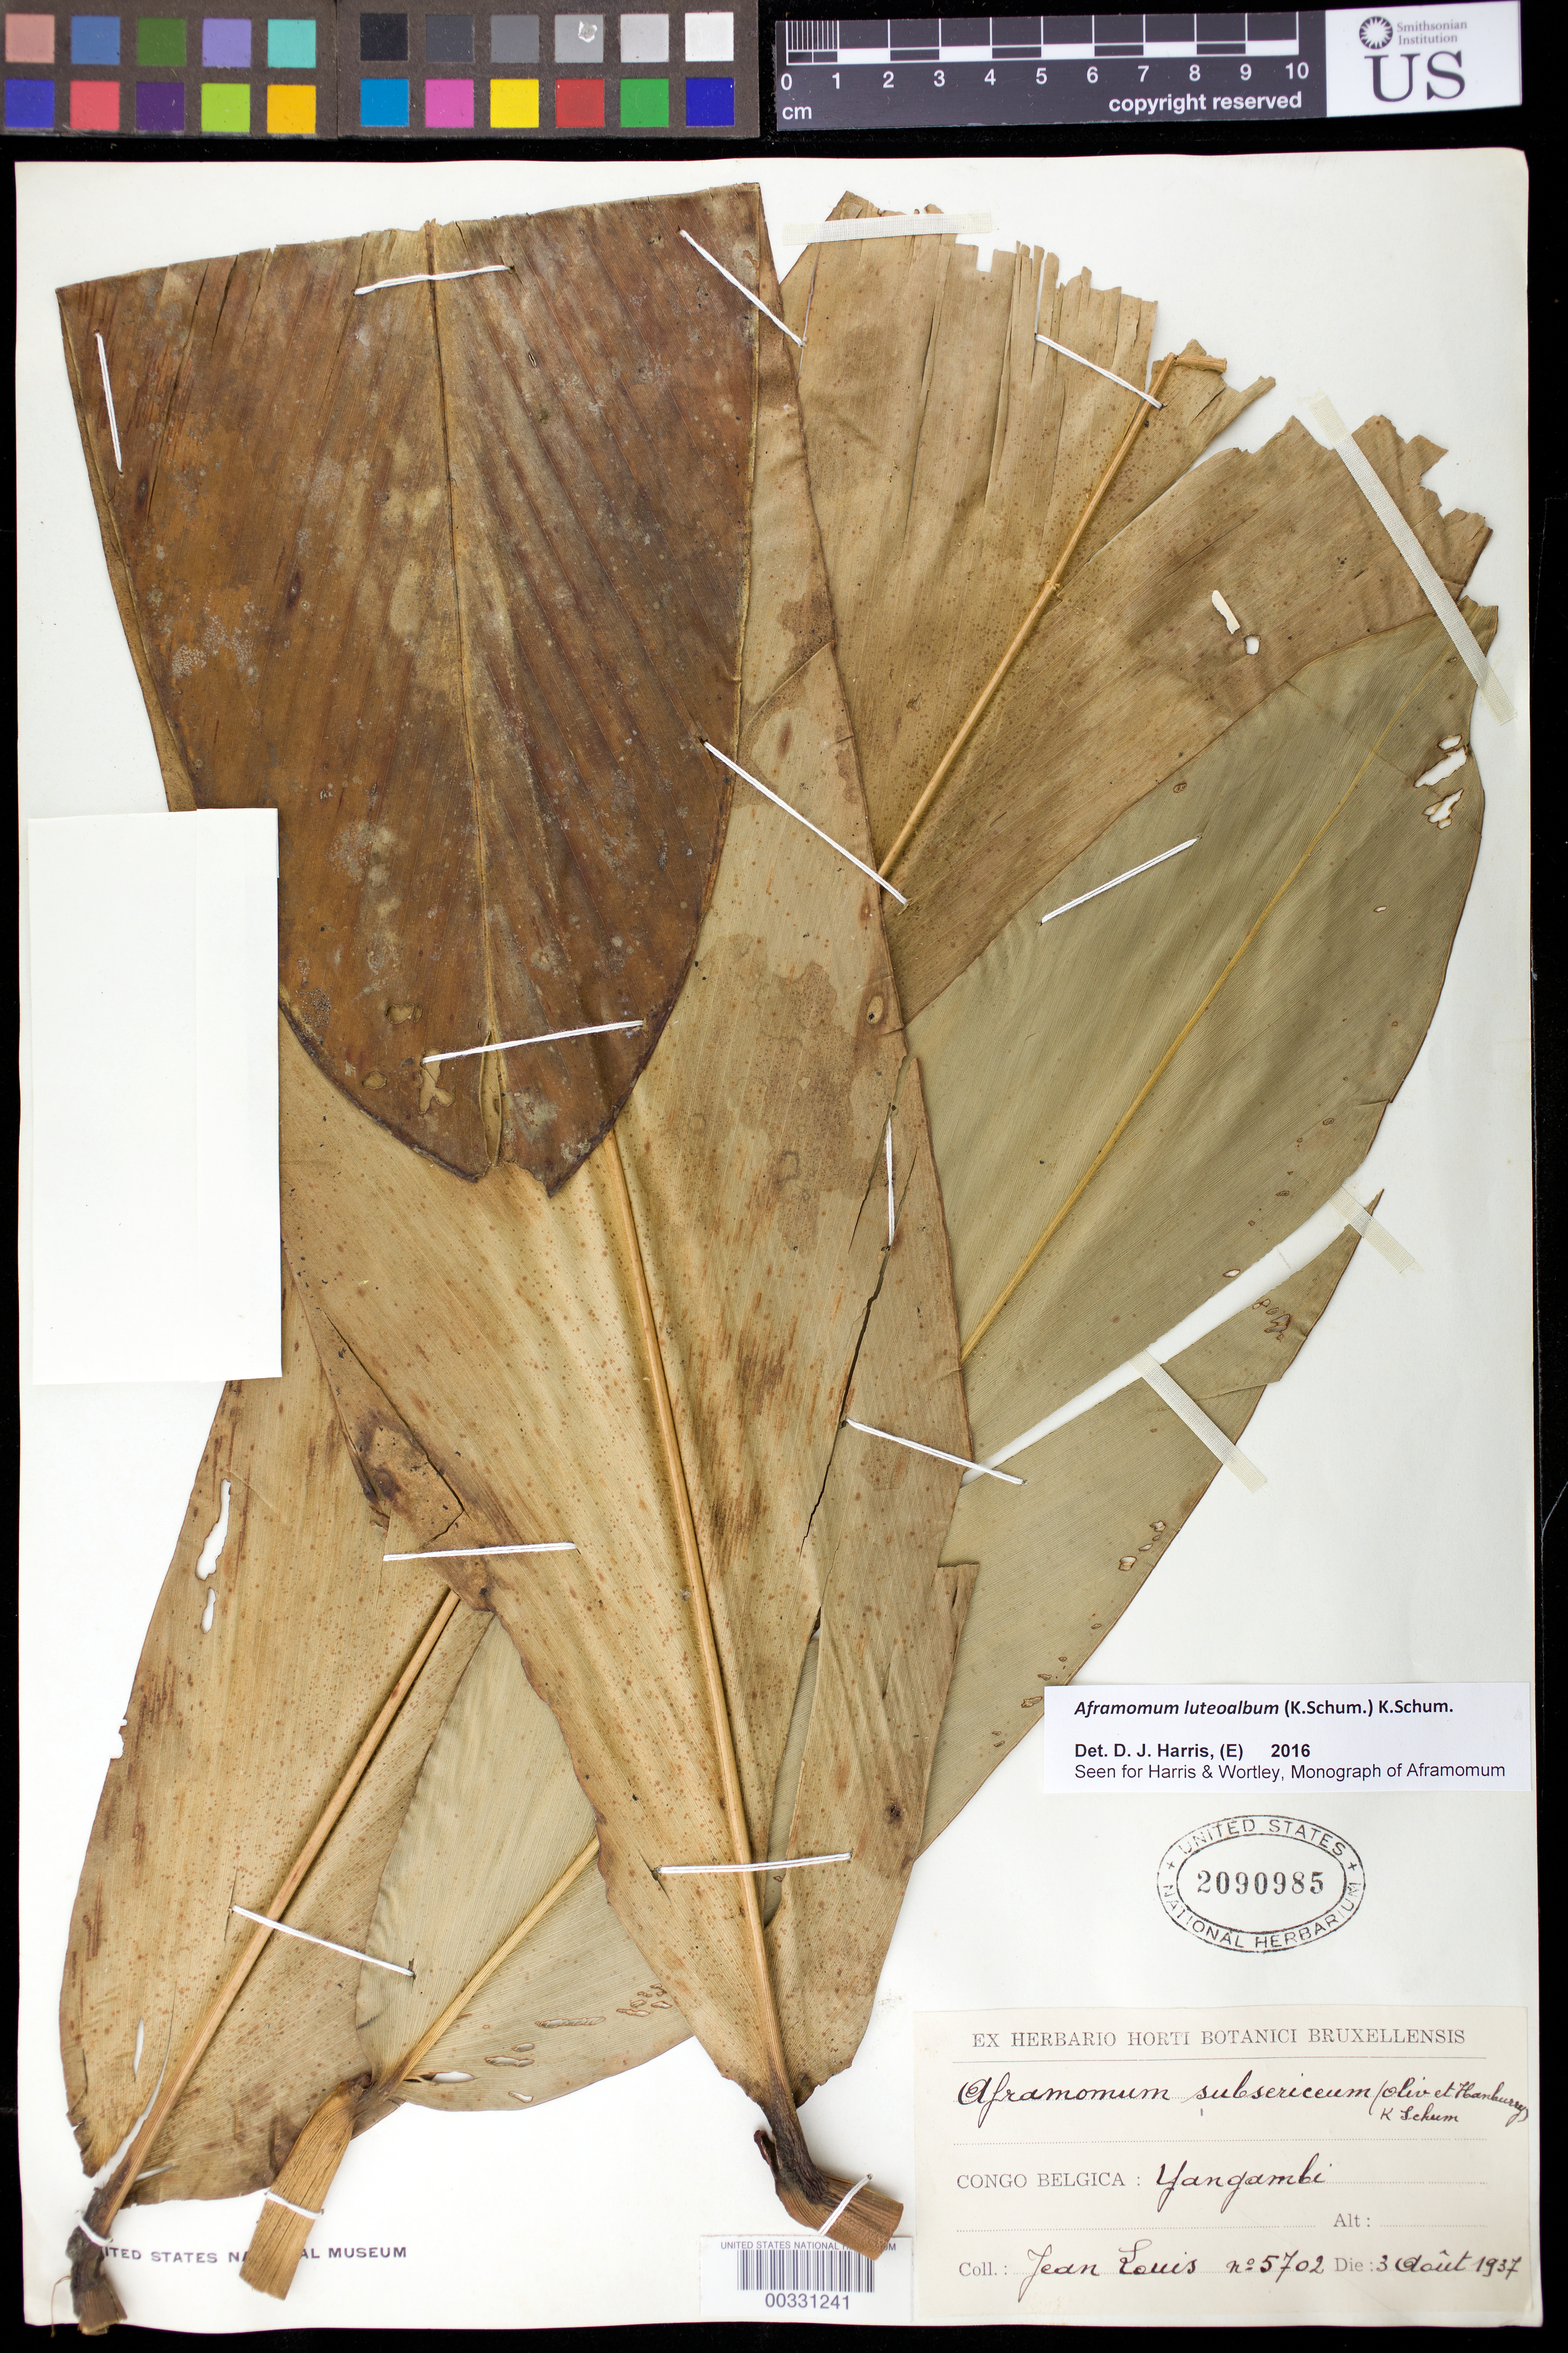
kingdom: Plantae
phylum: Tracheophyta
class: Liliopsida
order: Zingiberales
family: Zingiberaceae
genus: Aframomum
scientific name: Aframomum luteoalbum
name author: (K. Schum.) K. Schum.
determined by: Harris, D. J.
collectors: J. Louis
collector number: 5702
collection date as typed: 03 Aug 1937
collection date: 1937-08-03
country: Congo, Democratic Republic of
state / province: Tshopo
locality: Congo belgica, yangambi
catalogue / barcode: US 2090985